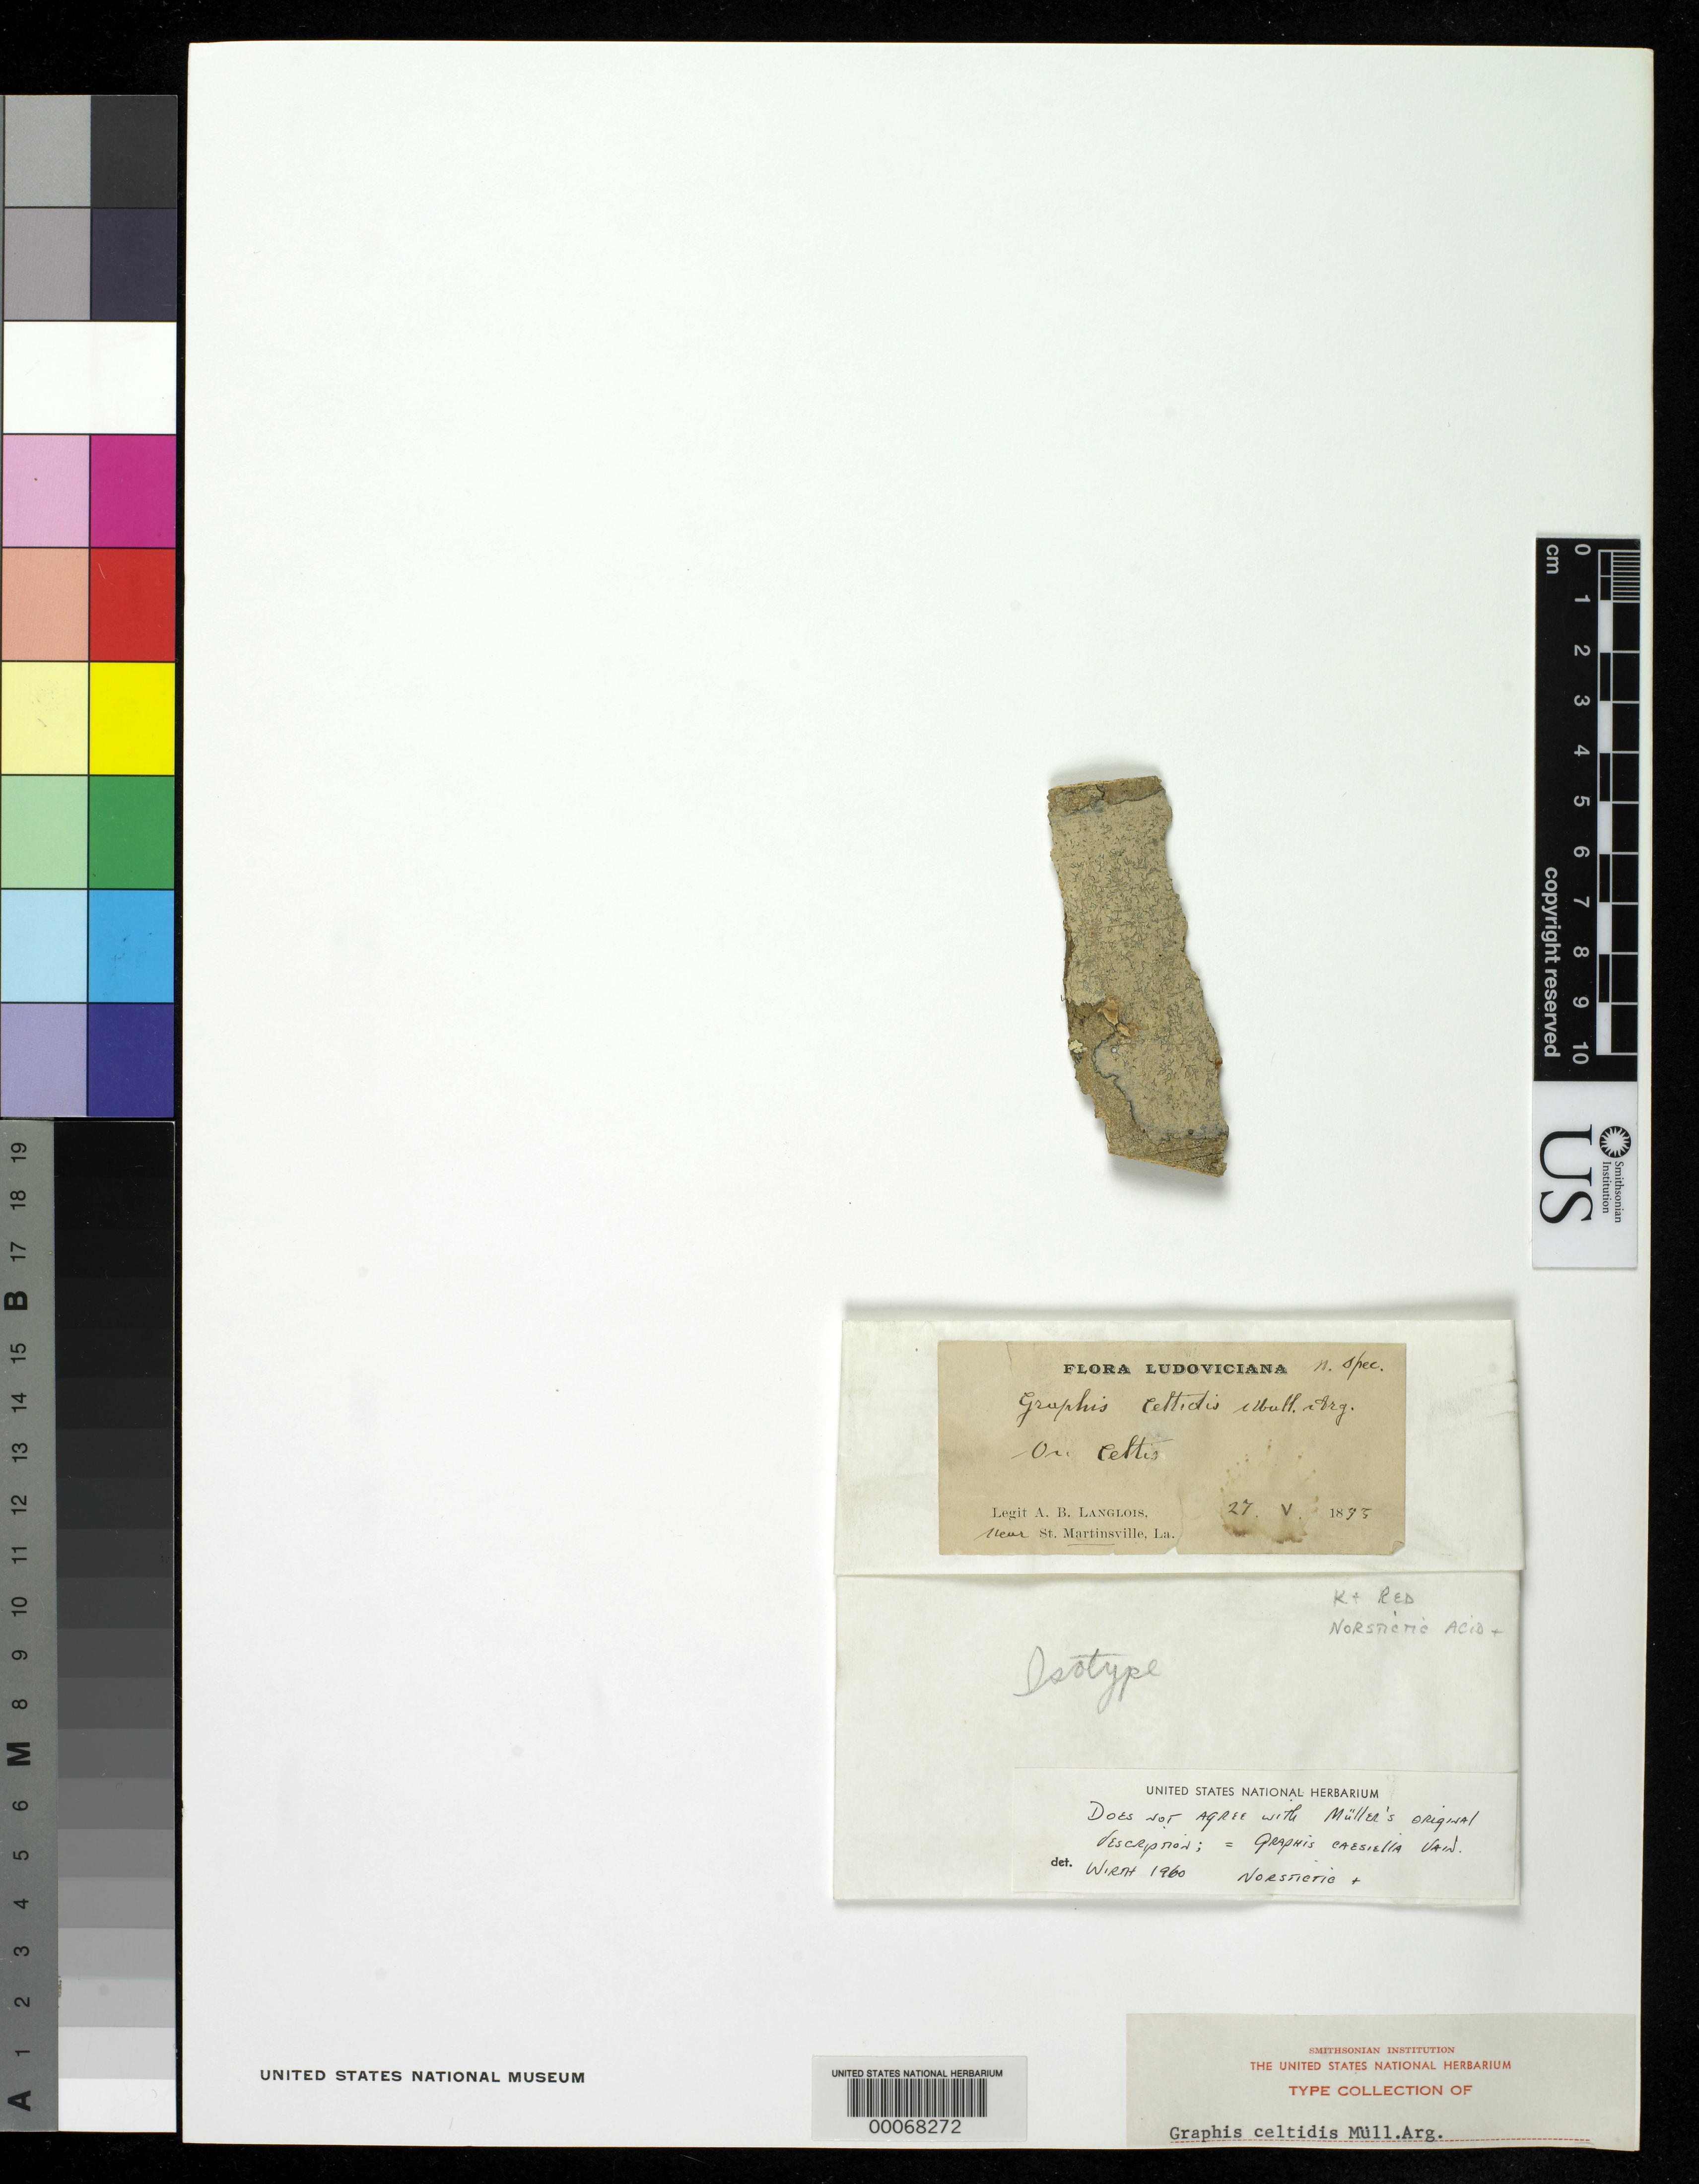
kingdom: Fungi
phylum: Ascomycota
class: Lecanoromycetes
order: Ostropales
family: Graphidaceae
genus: Graphis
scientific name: Graphis celtidis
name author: Müll. Arg.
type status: Isotype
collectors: A. B. Langlois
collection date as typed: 27 May 1895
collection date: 1895-05-27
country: United States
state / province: Louisiana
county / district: Saint Martin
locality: Near St. Martinsville.